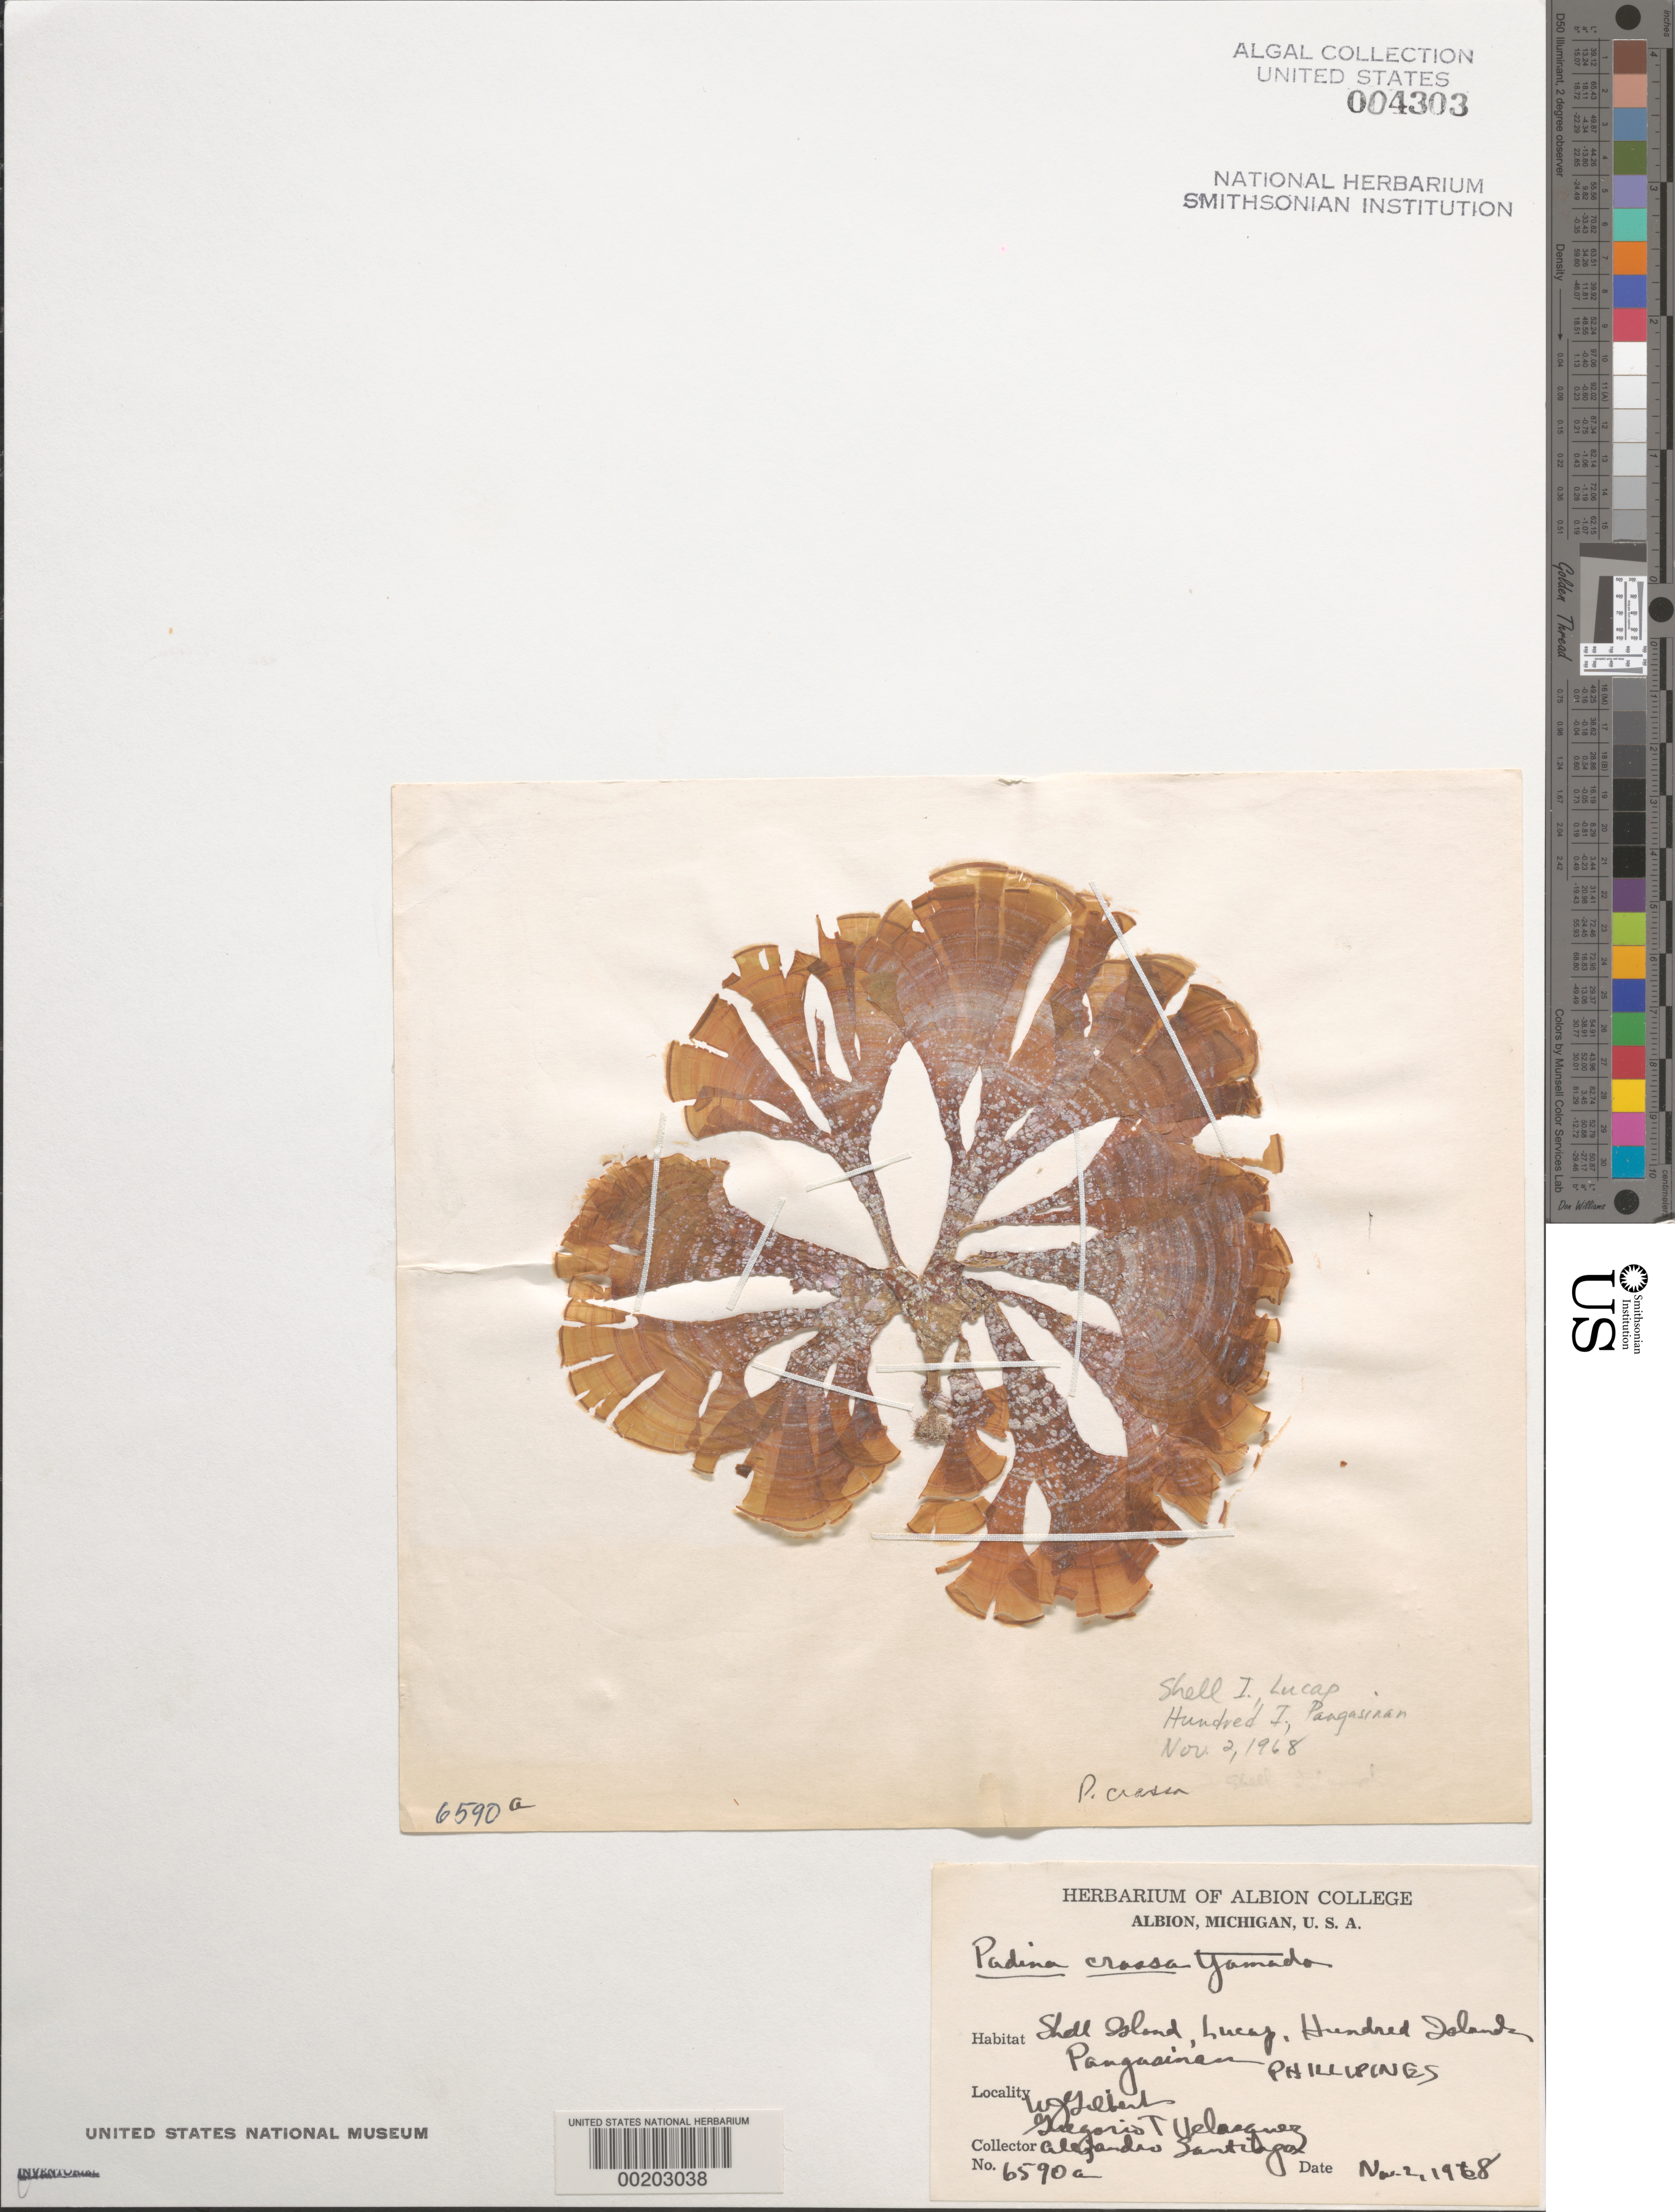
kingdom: Chromista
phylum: Ochrophyta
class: Phaeophyceae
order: Dictyotales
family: Dictyotaceae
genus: Padina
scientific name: Padina gymnospora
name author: (Kütz.) O.G. Sond.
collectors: W. J. Gilbert, G. Velasquez & A. Santiago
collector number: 6590a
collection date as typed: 02 Nov 1968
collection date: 1968-11-02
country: Philippines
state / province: Ilocos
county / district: Pangasinan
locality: Shell island, lucap, hundred islands, pangasinan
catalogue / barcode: US 4303